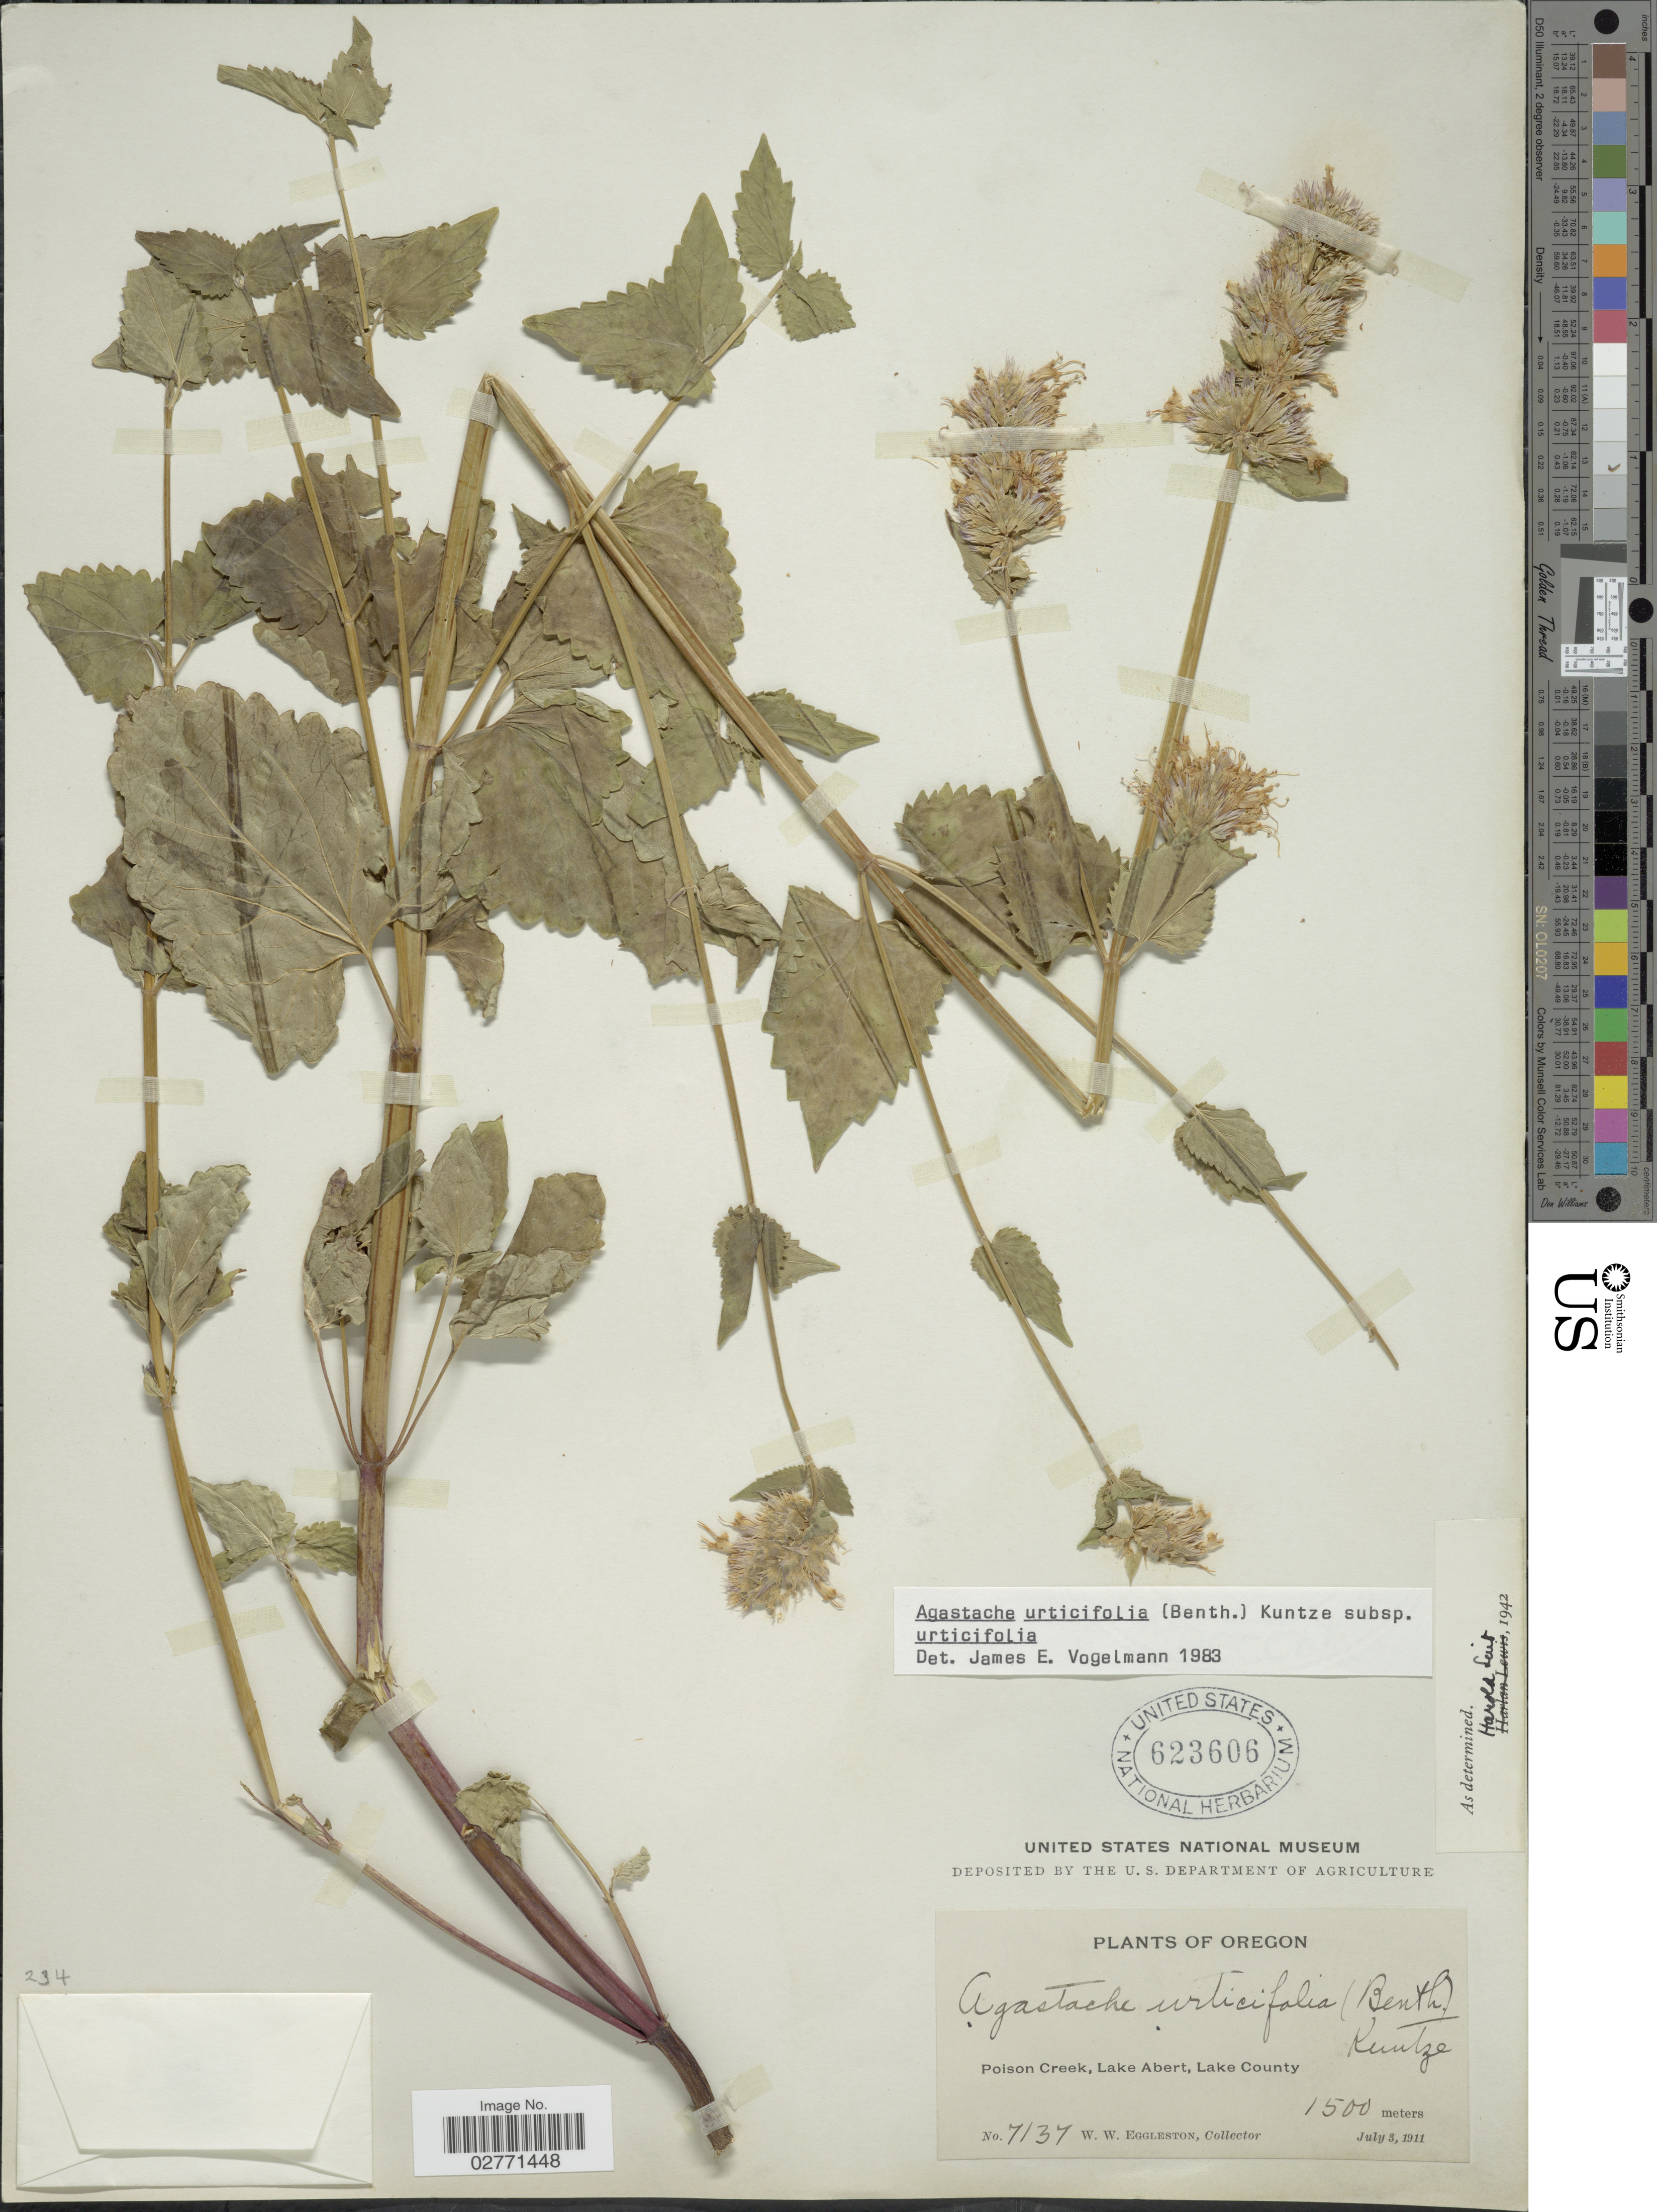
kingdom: Plantae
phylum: Tracheophyta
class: Magnoliopsida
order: Lamiales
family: Lamiaceae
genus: Agastache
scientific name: Agastache urticifolia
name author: (Benth.) Kuntze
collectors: W. W. Eggleston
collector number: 7137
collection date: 1911-07-03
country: United States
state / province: Oregon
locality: Poison Creek, Lake Albert, Lake County.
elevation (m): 1500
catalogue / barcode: US 623606